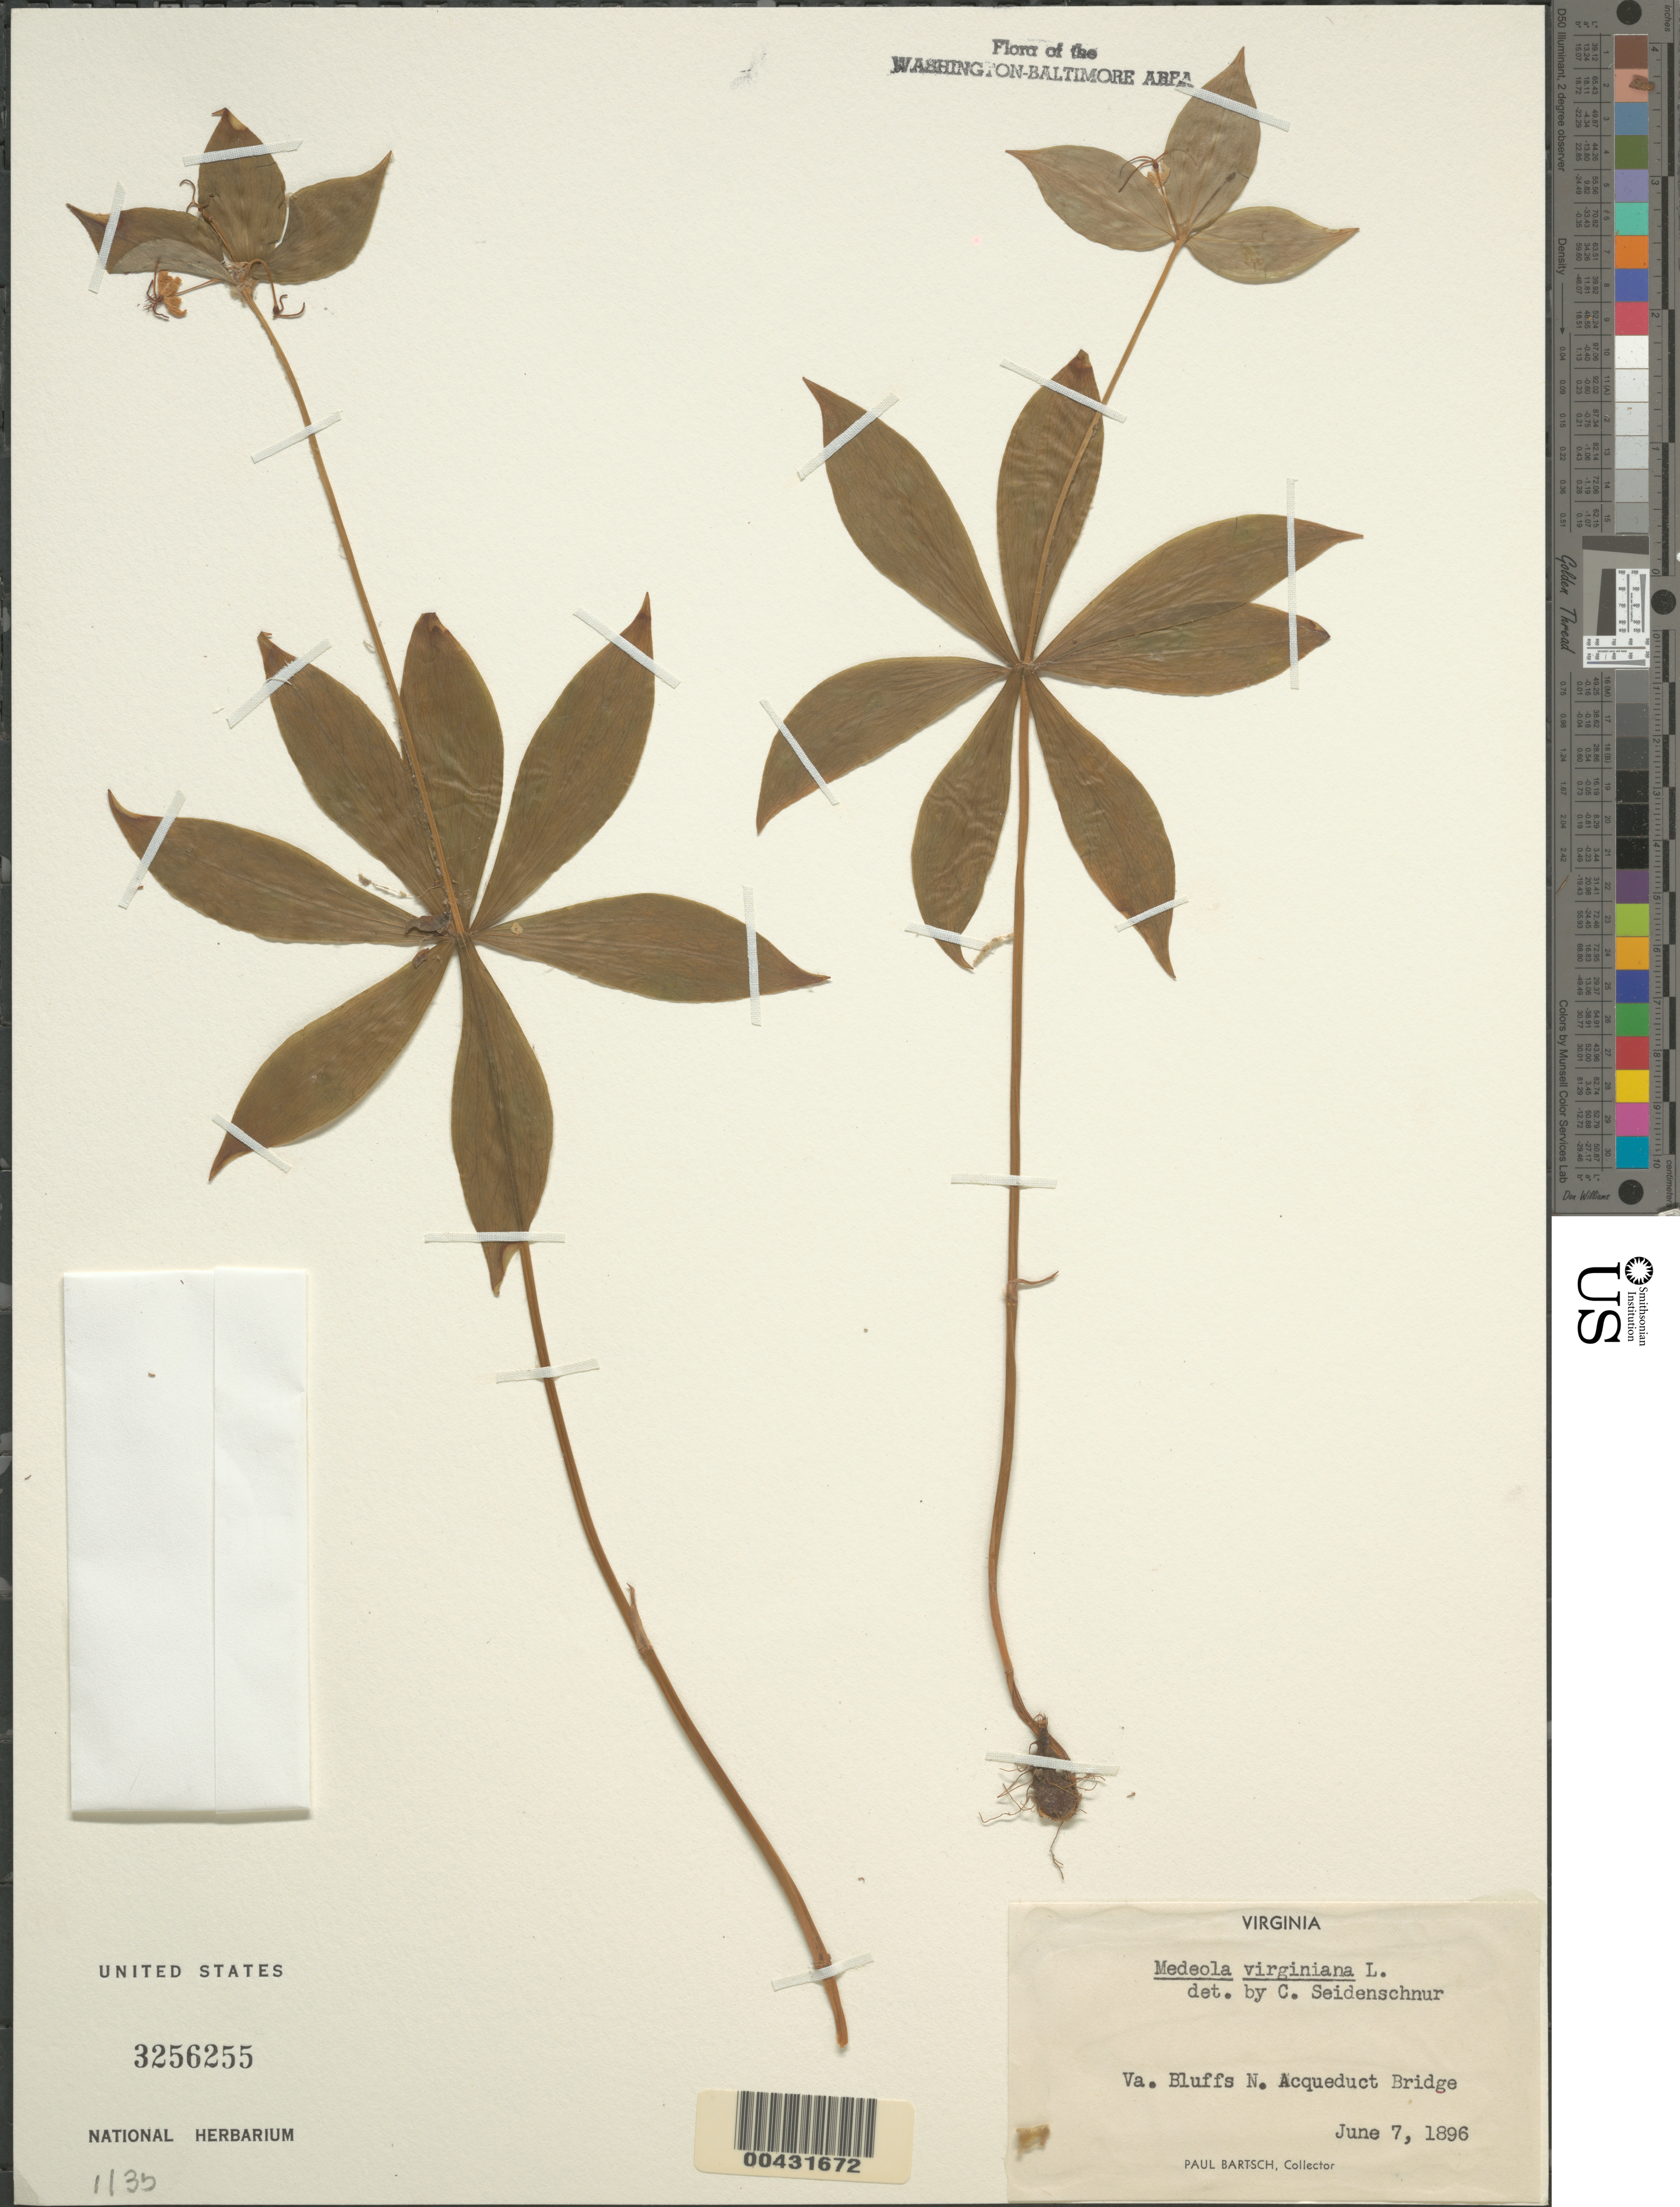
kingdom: Plantae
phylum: Tracheophyta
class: Liliopsida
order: Liliales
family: Liliaceae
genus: Medeola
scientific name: Medeola virginiana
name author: (L.) Desf.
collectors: P. Bartsch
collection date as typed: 07 Jun 1896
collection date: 1896-06-07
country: United States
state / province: Virginia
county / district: Arlington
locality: N of Aqueduct Bridge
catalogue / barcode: US 3256255